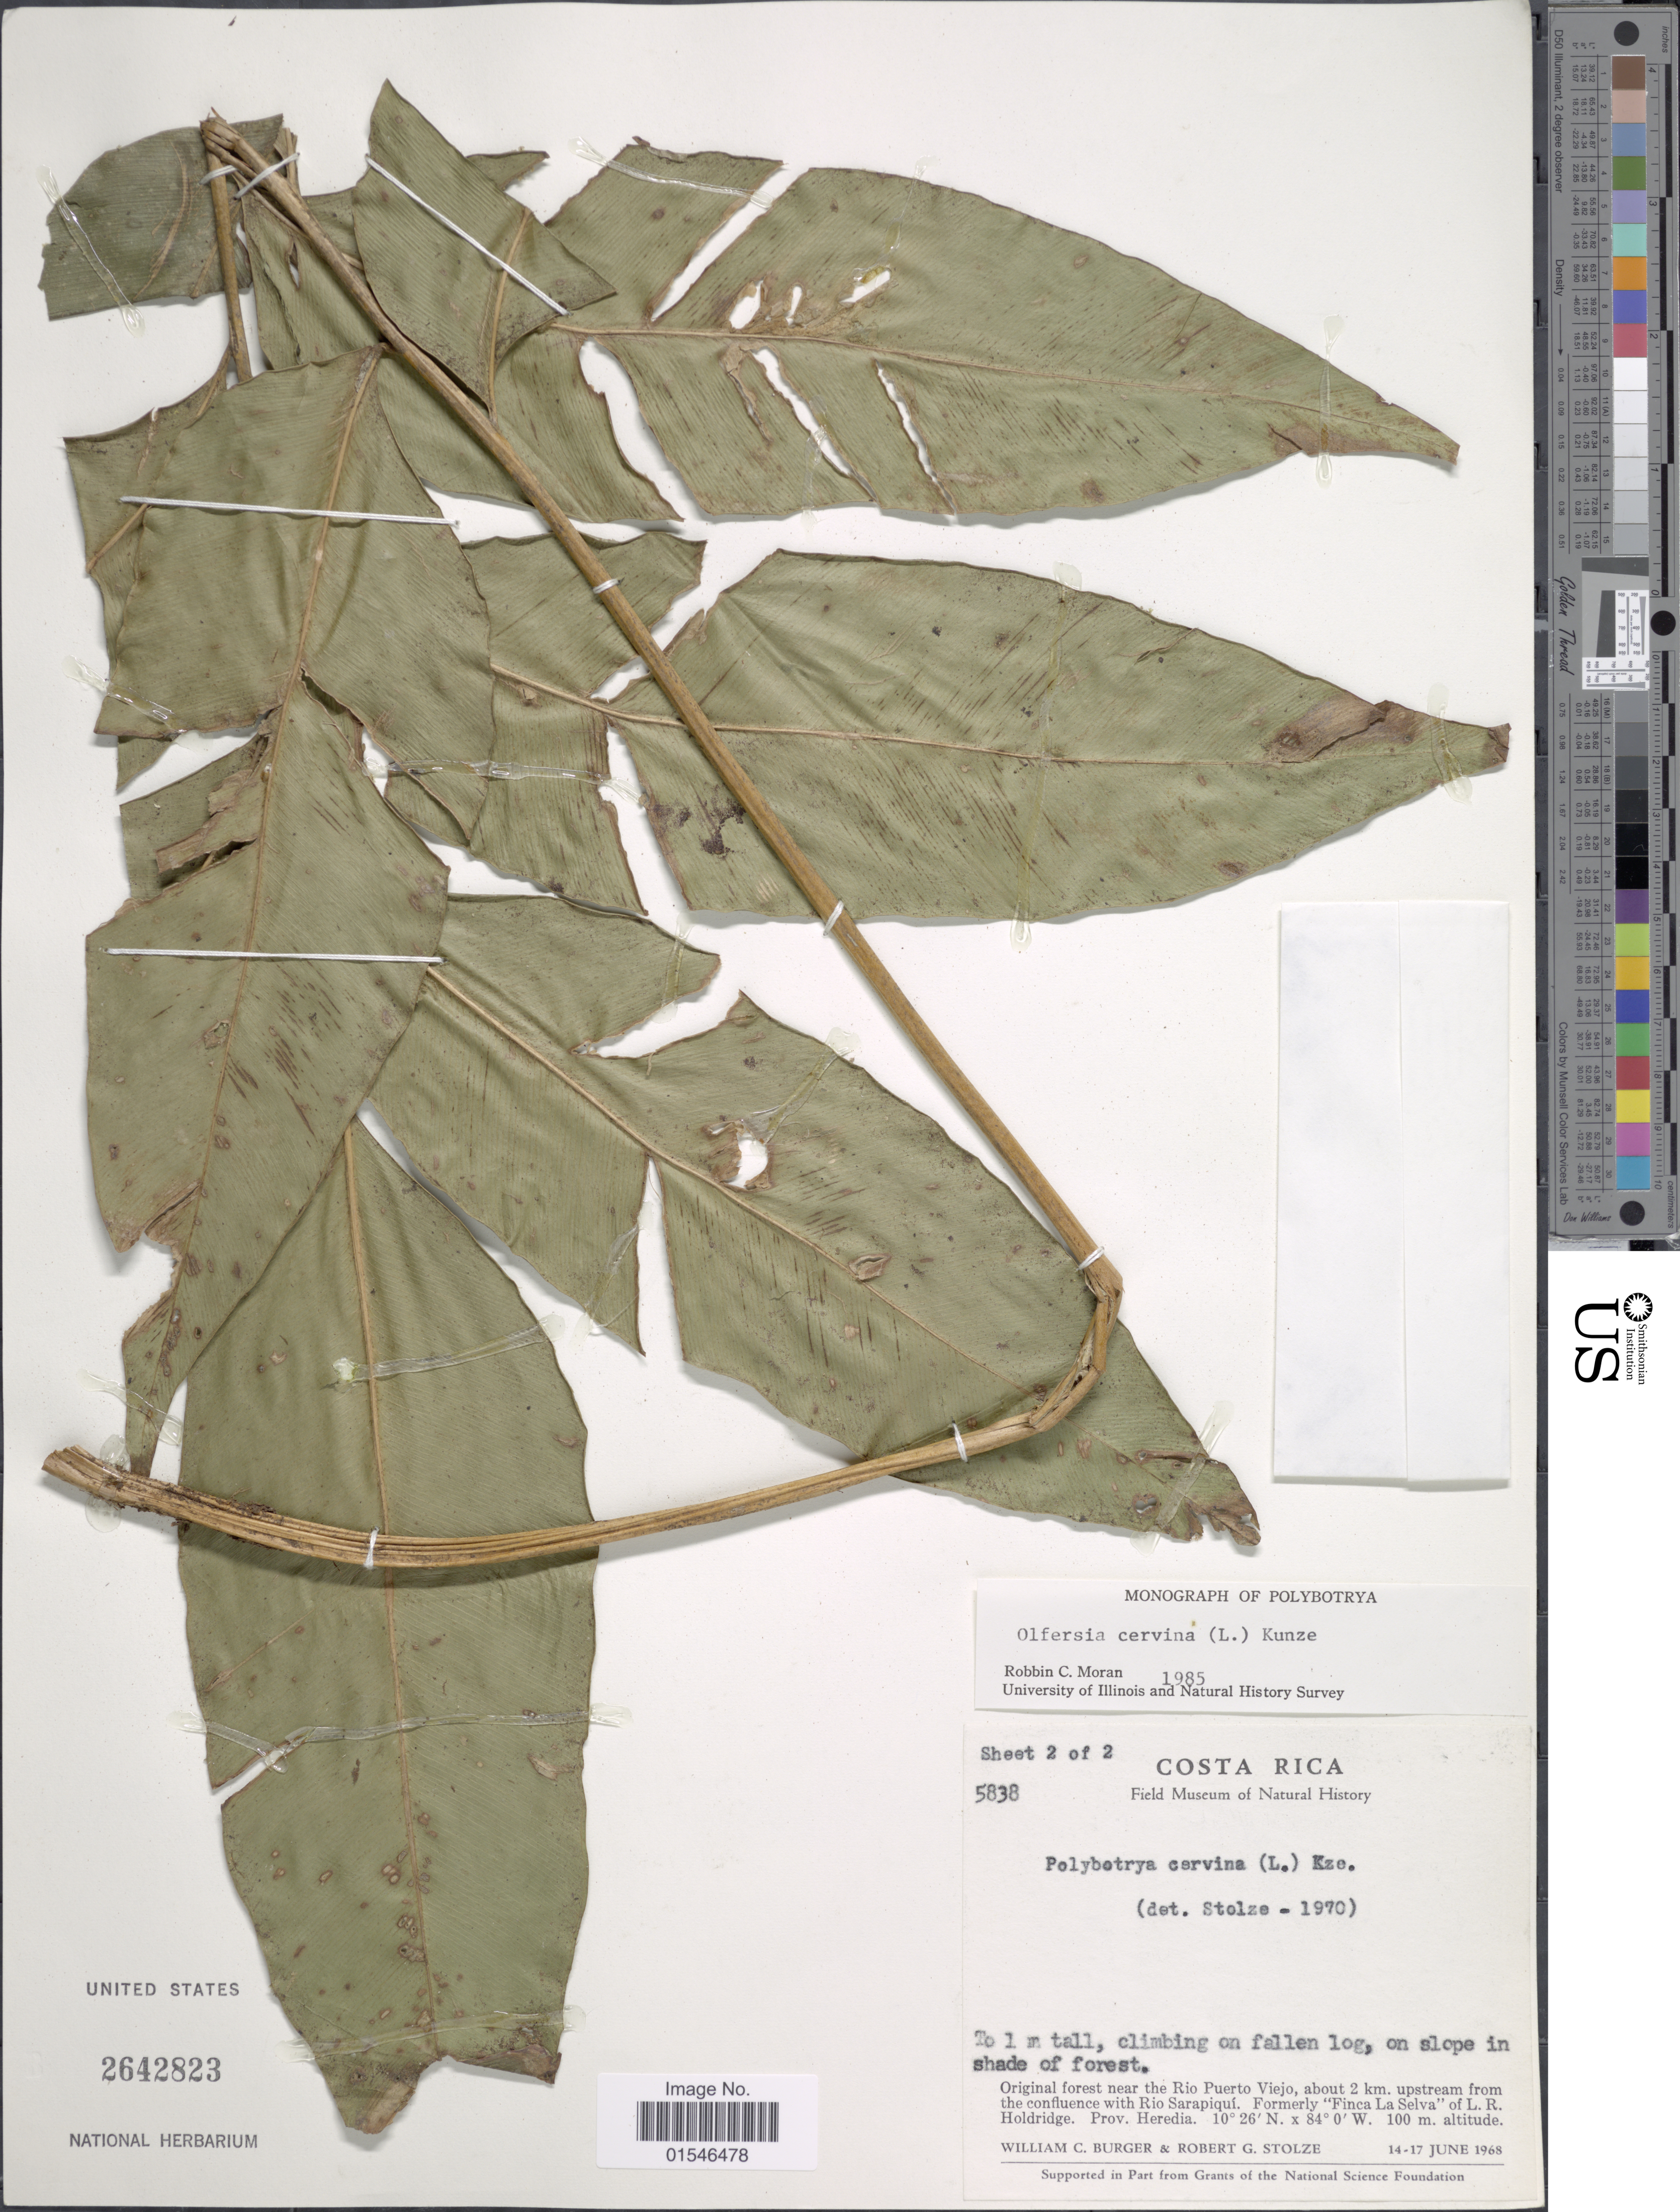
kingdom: Plantae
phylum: Tracheophyta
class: Polypodiopsida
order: Polypodiales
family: Dryopteridaceae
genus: Olfersia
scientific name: Olfersia cervina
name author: (L.) Kunze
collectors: W. Burger & R. G. Stolze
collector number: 5838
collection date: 1968-06-14/1968-06-17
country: Costa Rica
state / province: Heredia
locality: Original forest near the Rio Puerto Viejo, about 2 km. upstream from the confluence with Rio Sarapiquí. Formerly "Finca La Selva" of L. R. Holdridge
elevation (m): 100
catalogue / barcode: US 2642823